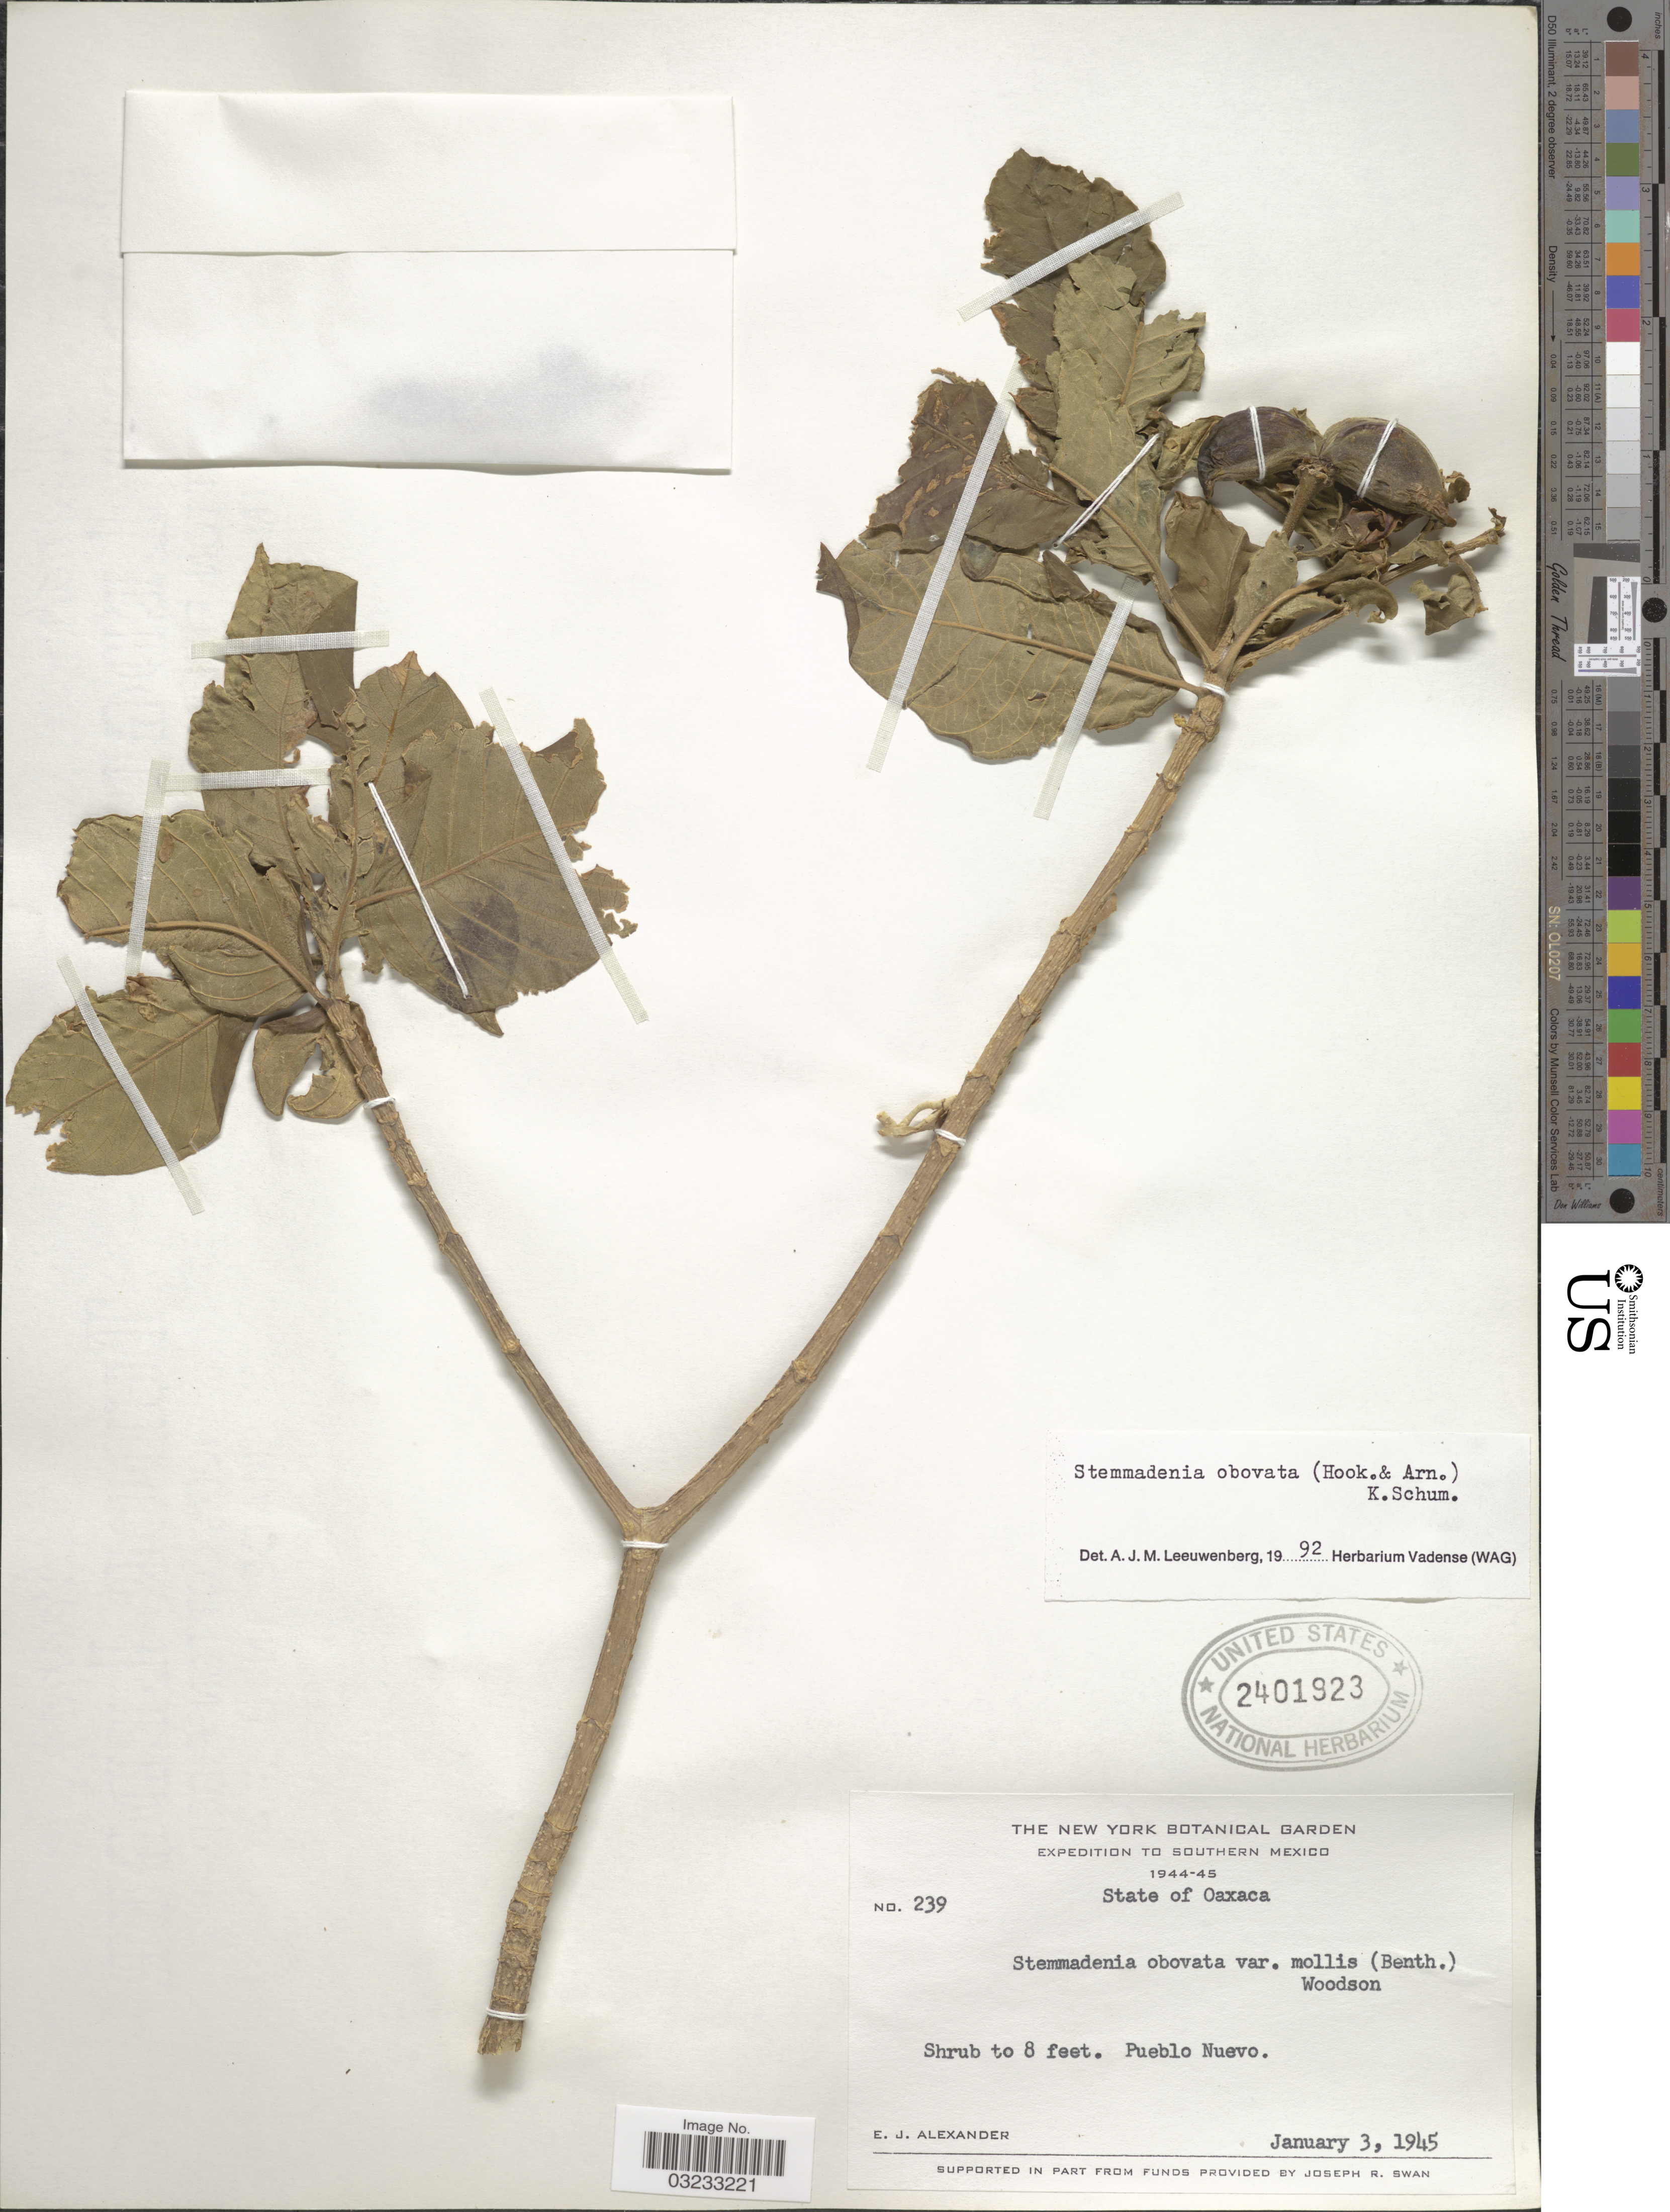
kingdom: Plantae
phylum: Tracheophyta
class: Magnoliopsida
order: Gentianales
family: Apocynaceae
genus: Stemmadenia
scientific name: Stemmadenia obovata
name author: (Hook. & Arn.) K. Schum.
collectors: E. J. Alexander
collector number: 239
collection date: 1945-01-03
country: Mexico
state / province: Oaxaca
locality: Southern Mexico. Pueblo Nuevo.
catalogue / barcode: US 2401923